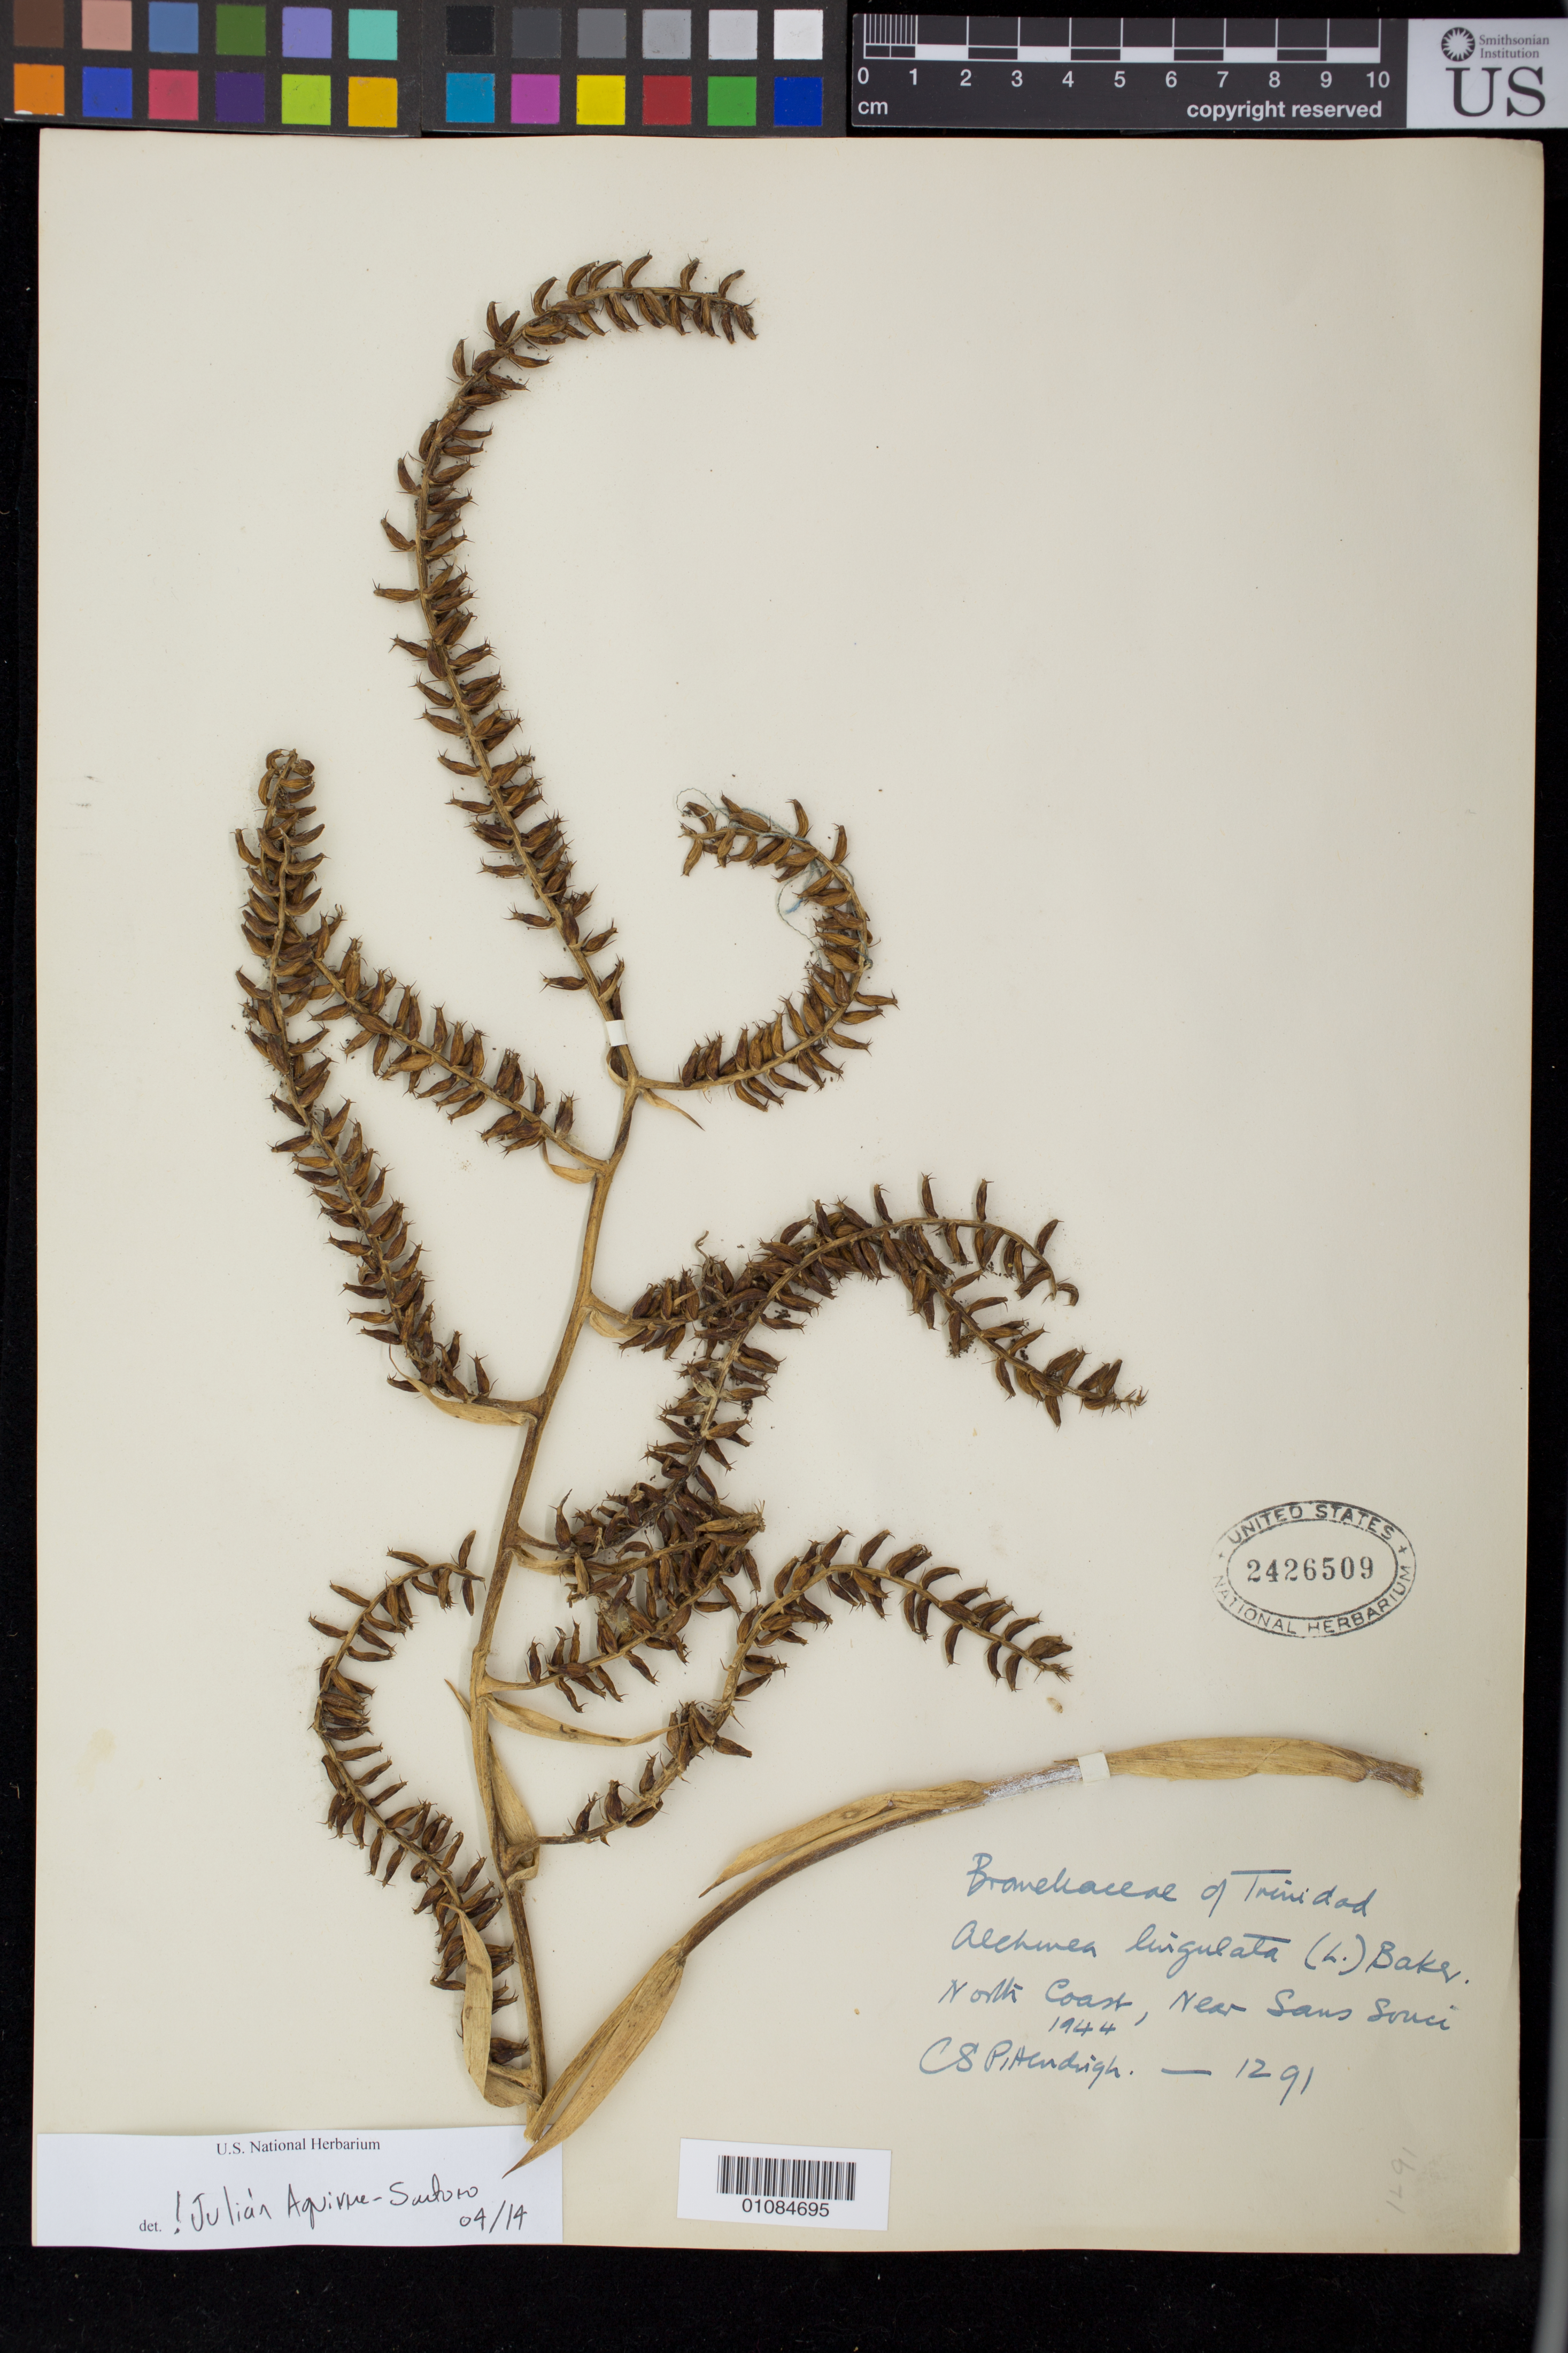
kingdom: Plantae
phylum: Tracheophyta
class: Liliopsida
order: Poales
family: Bromeliaceae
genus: Wittmackia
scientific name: Wittmackia lingulata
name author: (L.) Mez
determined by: Strong, Mark T., (BOT), Smithsonian Institution - National Museum of Natural History (UNITED STATES)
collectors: C. S. Pittendrigh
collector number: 1291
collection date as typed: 1944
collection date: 1944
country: Trinidad and Tobago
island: Trinidad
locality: N coast, near Sans Souci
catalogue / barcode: US 2426509